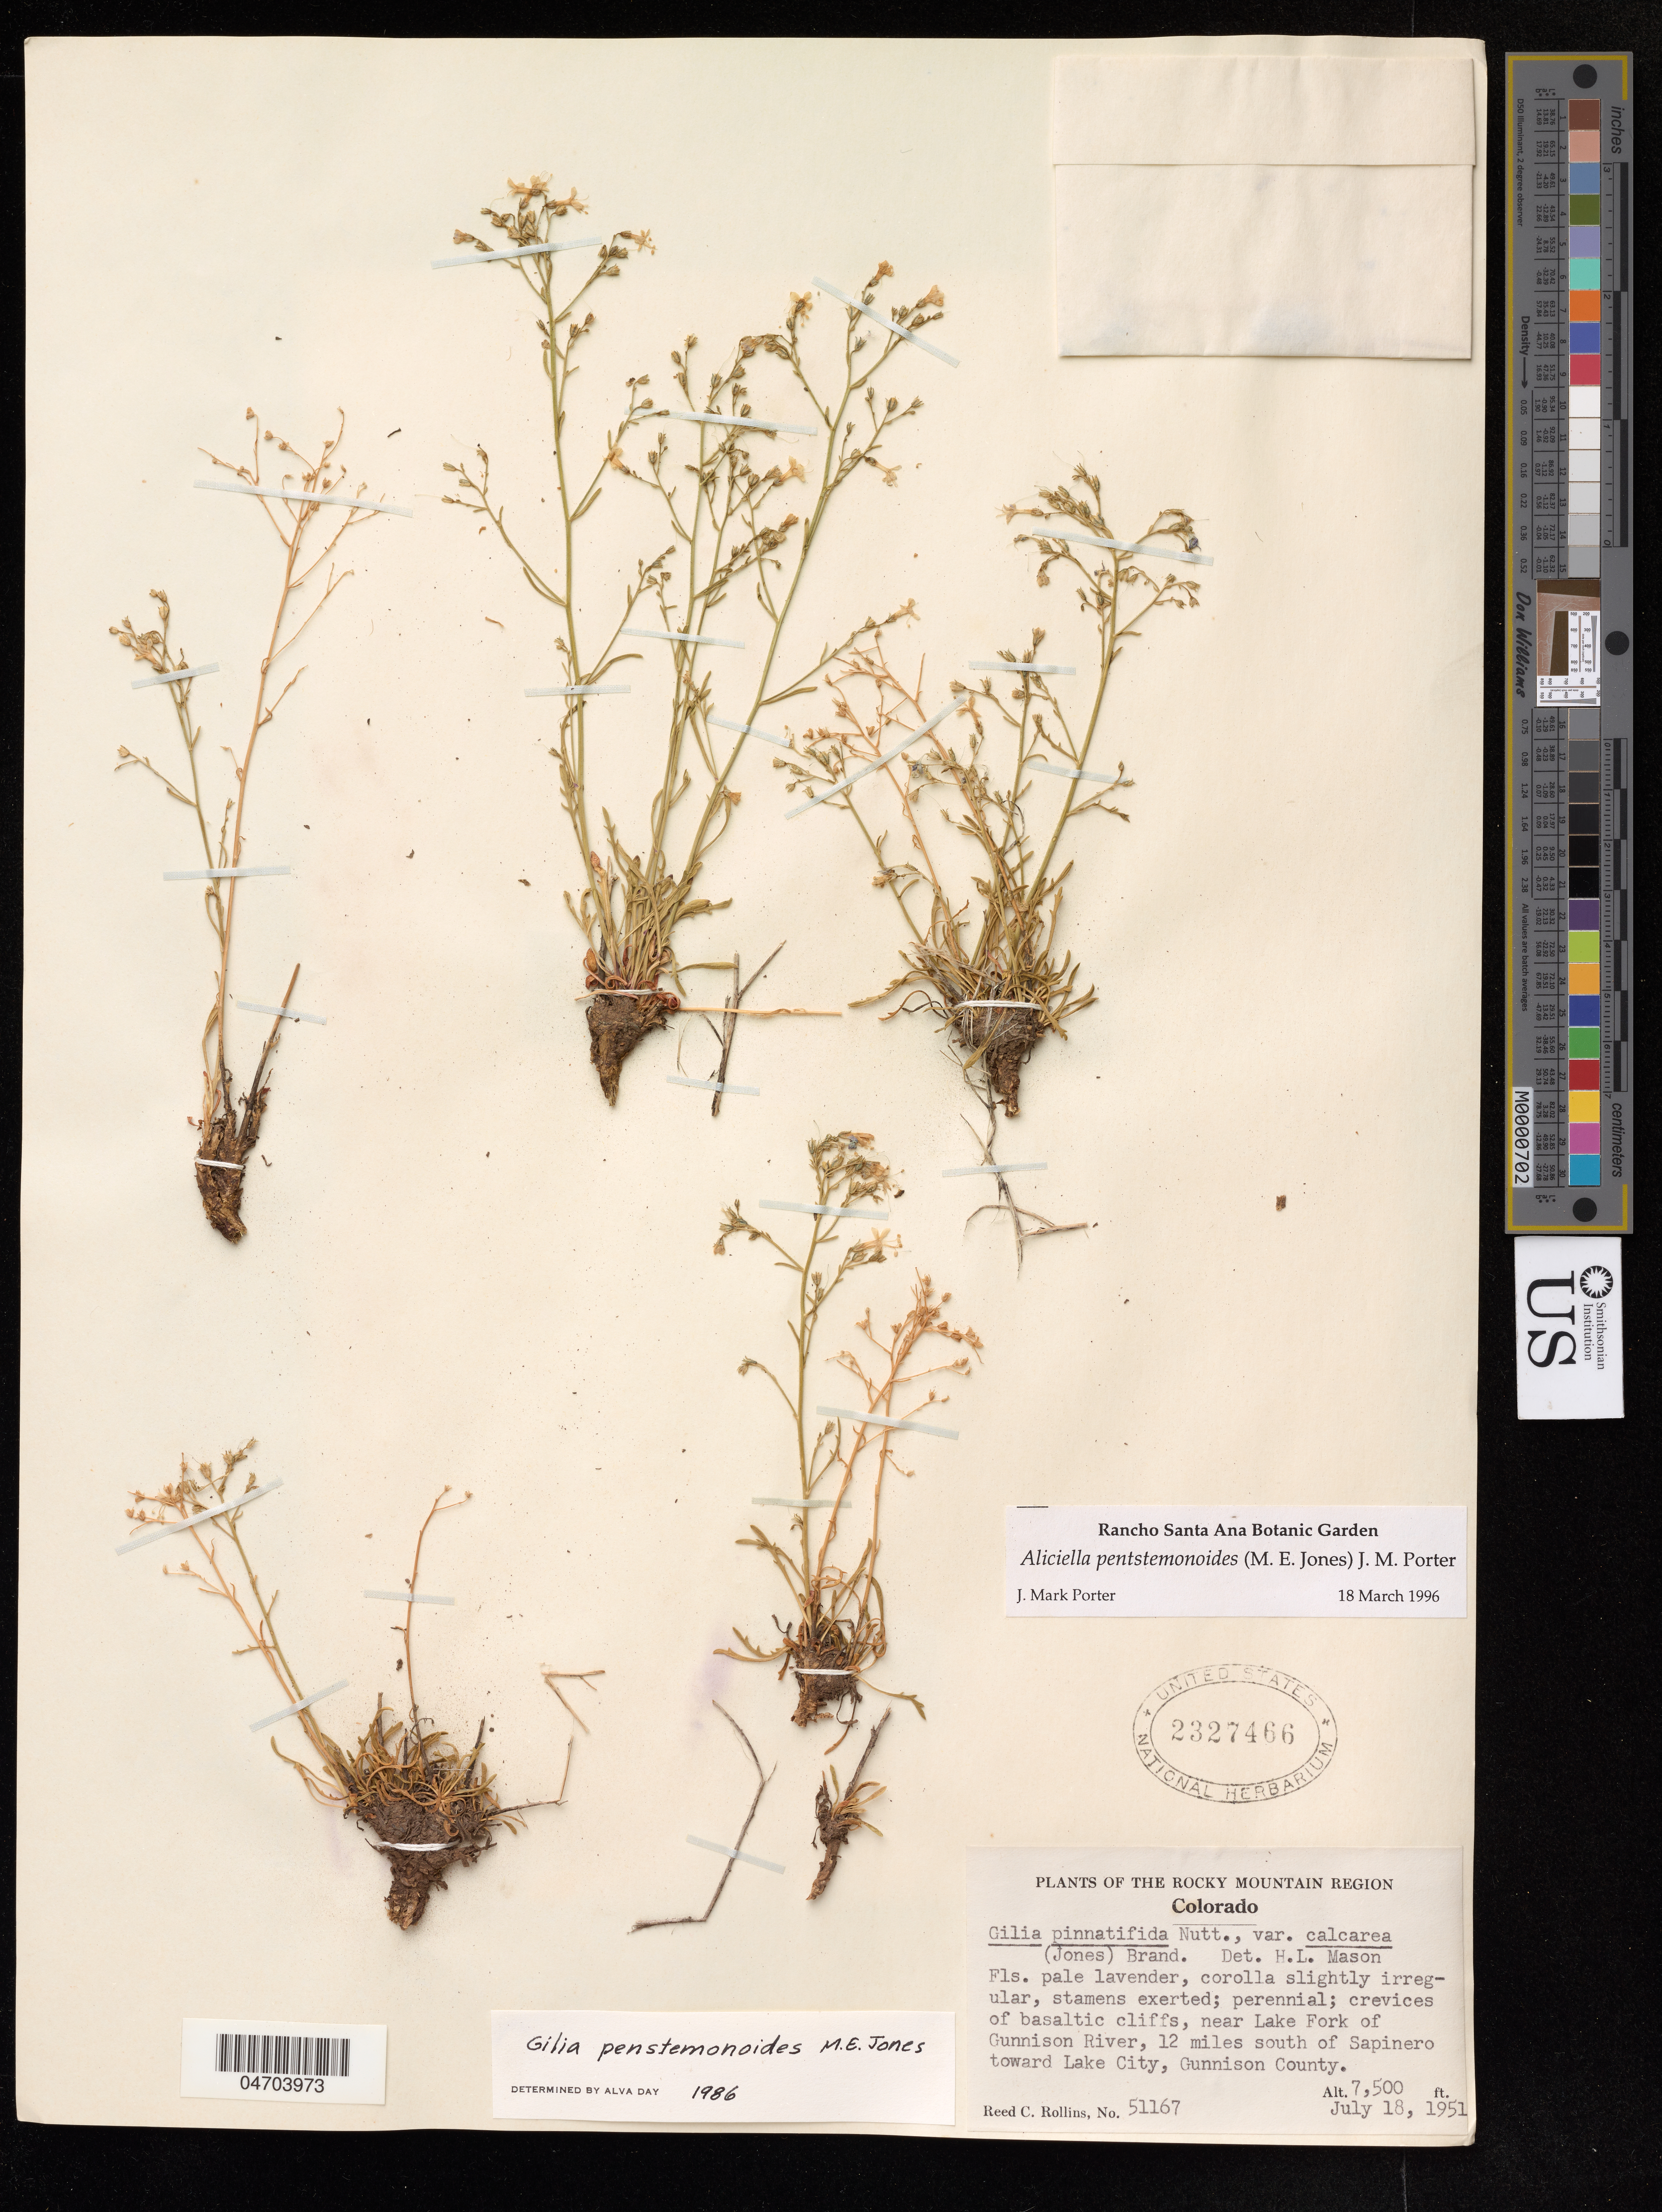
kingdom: Plantae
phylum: Tracheophyta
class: Magnoliopsida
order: Ericales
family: Polemoniaceae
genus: Aliciella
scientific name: Aliciella pentstemonoides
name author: (M.E. Jones) J.M. Porter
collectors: R. C. Rollins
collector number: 51167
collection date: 1951-07-18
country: United States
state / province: Colorado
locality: The Rocky Mountain Region. Near Lake Fork of Gunnison River, 12 miles south of Sanipero toward Lake City, Gunnison County.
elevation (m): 2286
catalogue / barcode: US 2327466